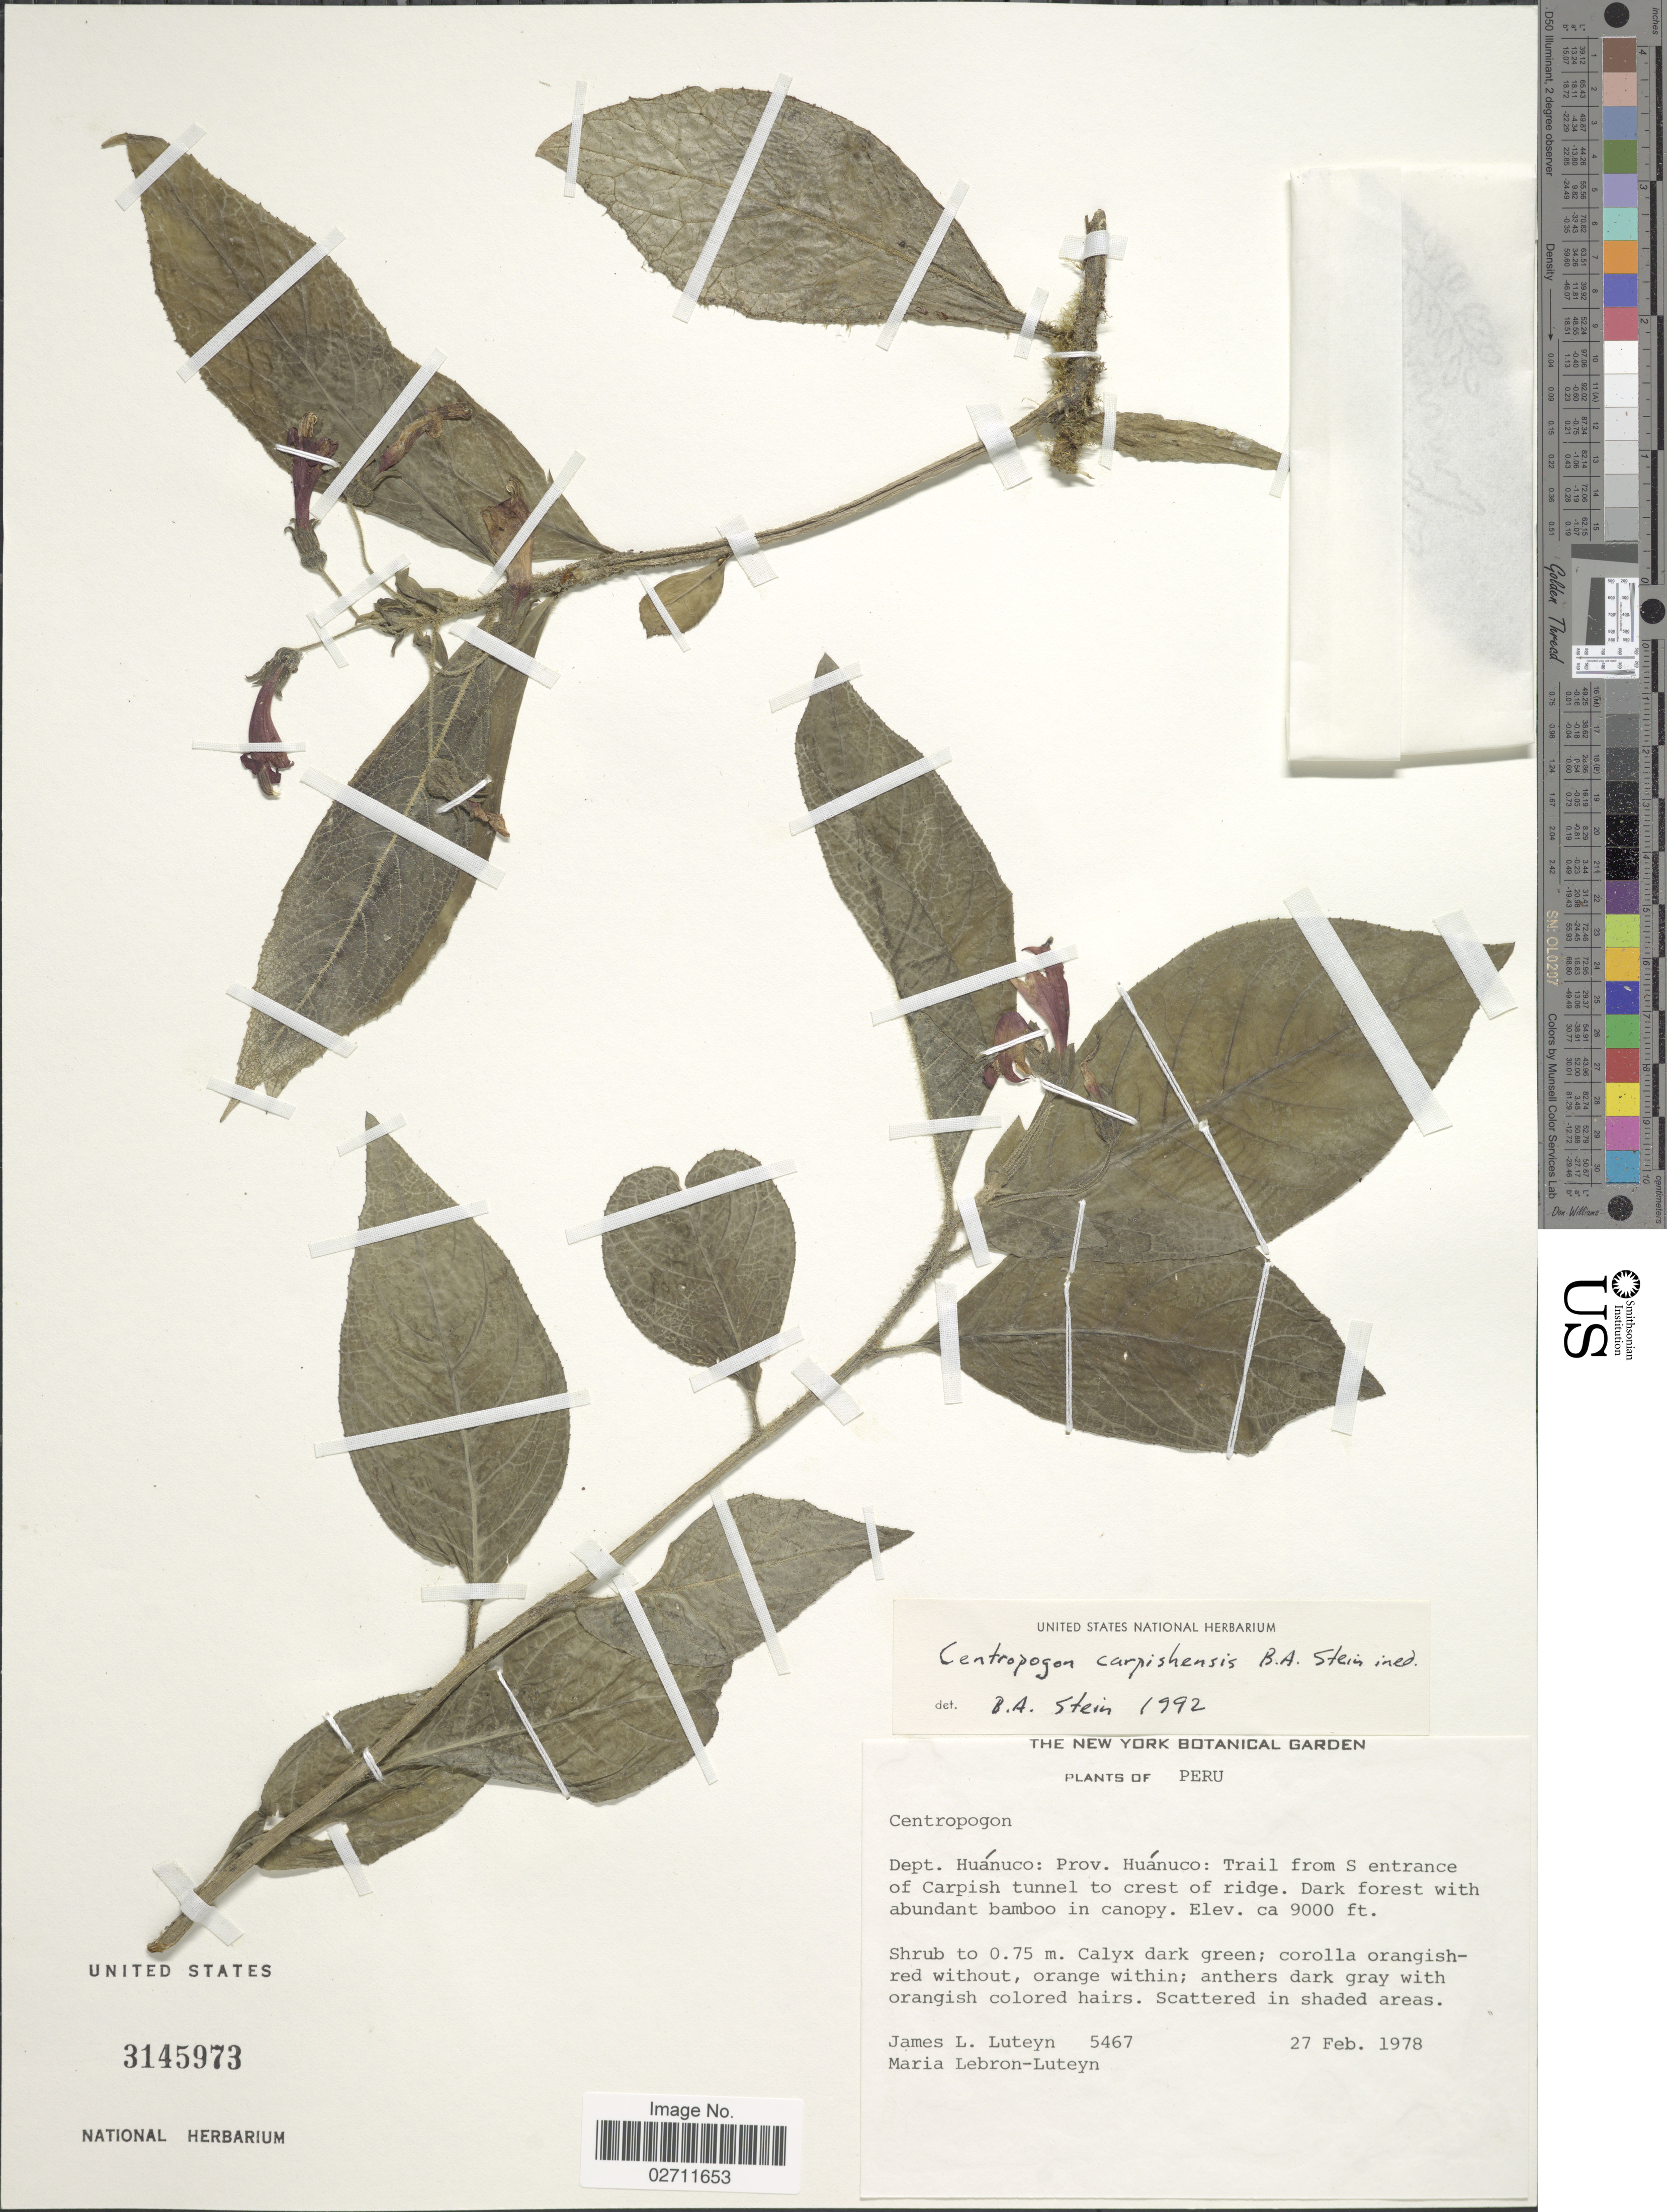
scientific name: unpublished name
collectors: J. L. Luteyn & M. L. Lebrón-Luteyn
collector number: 5467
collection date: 1978-02-27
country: Peru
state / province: Huánuco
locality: Prov. Huanuco. Trail from S entrance of Carpish tunnel to crest of ridge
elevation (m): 2743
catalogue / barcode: US 3145973